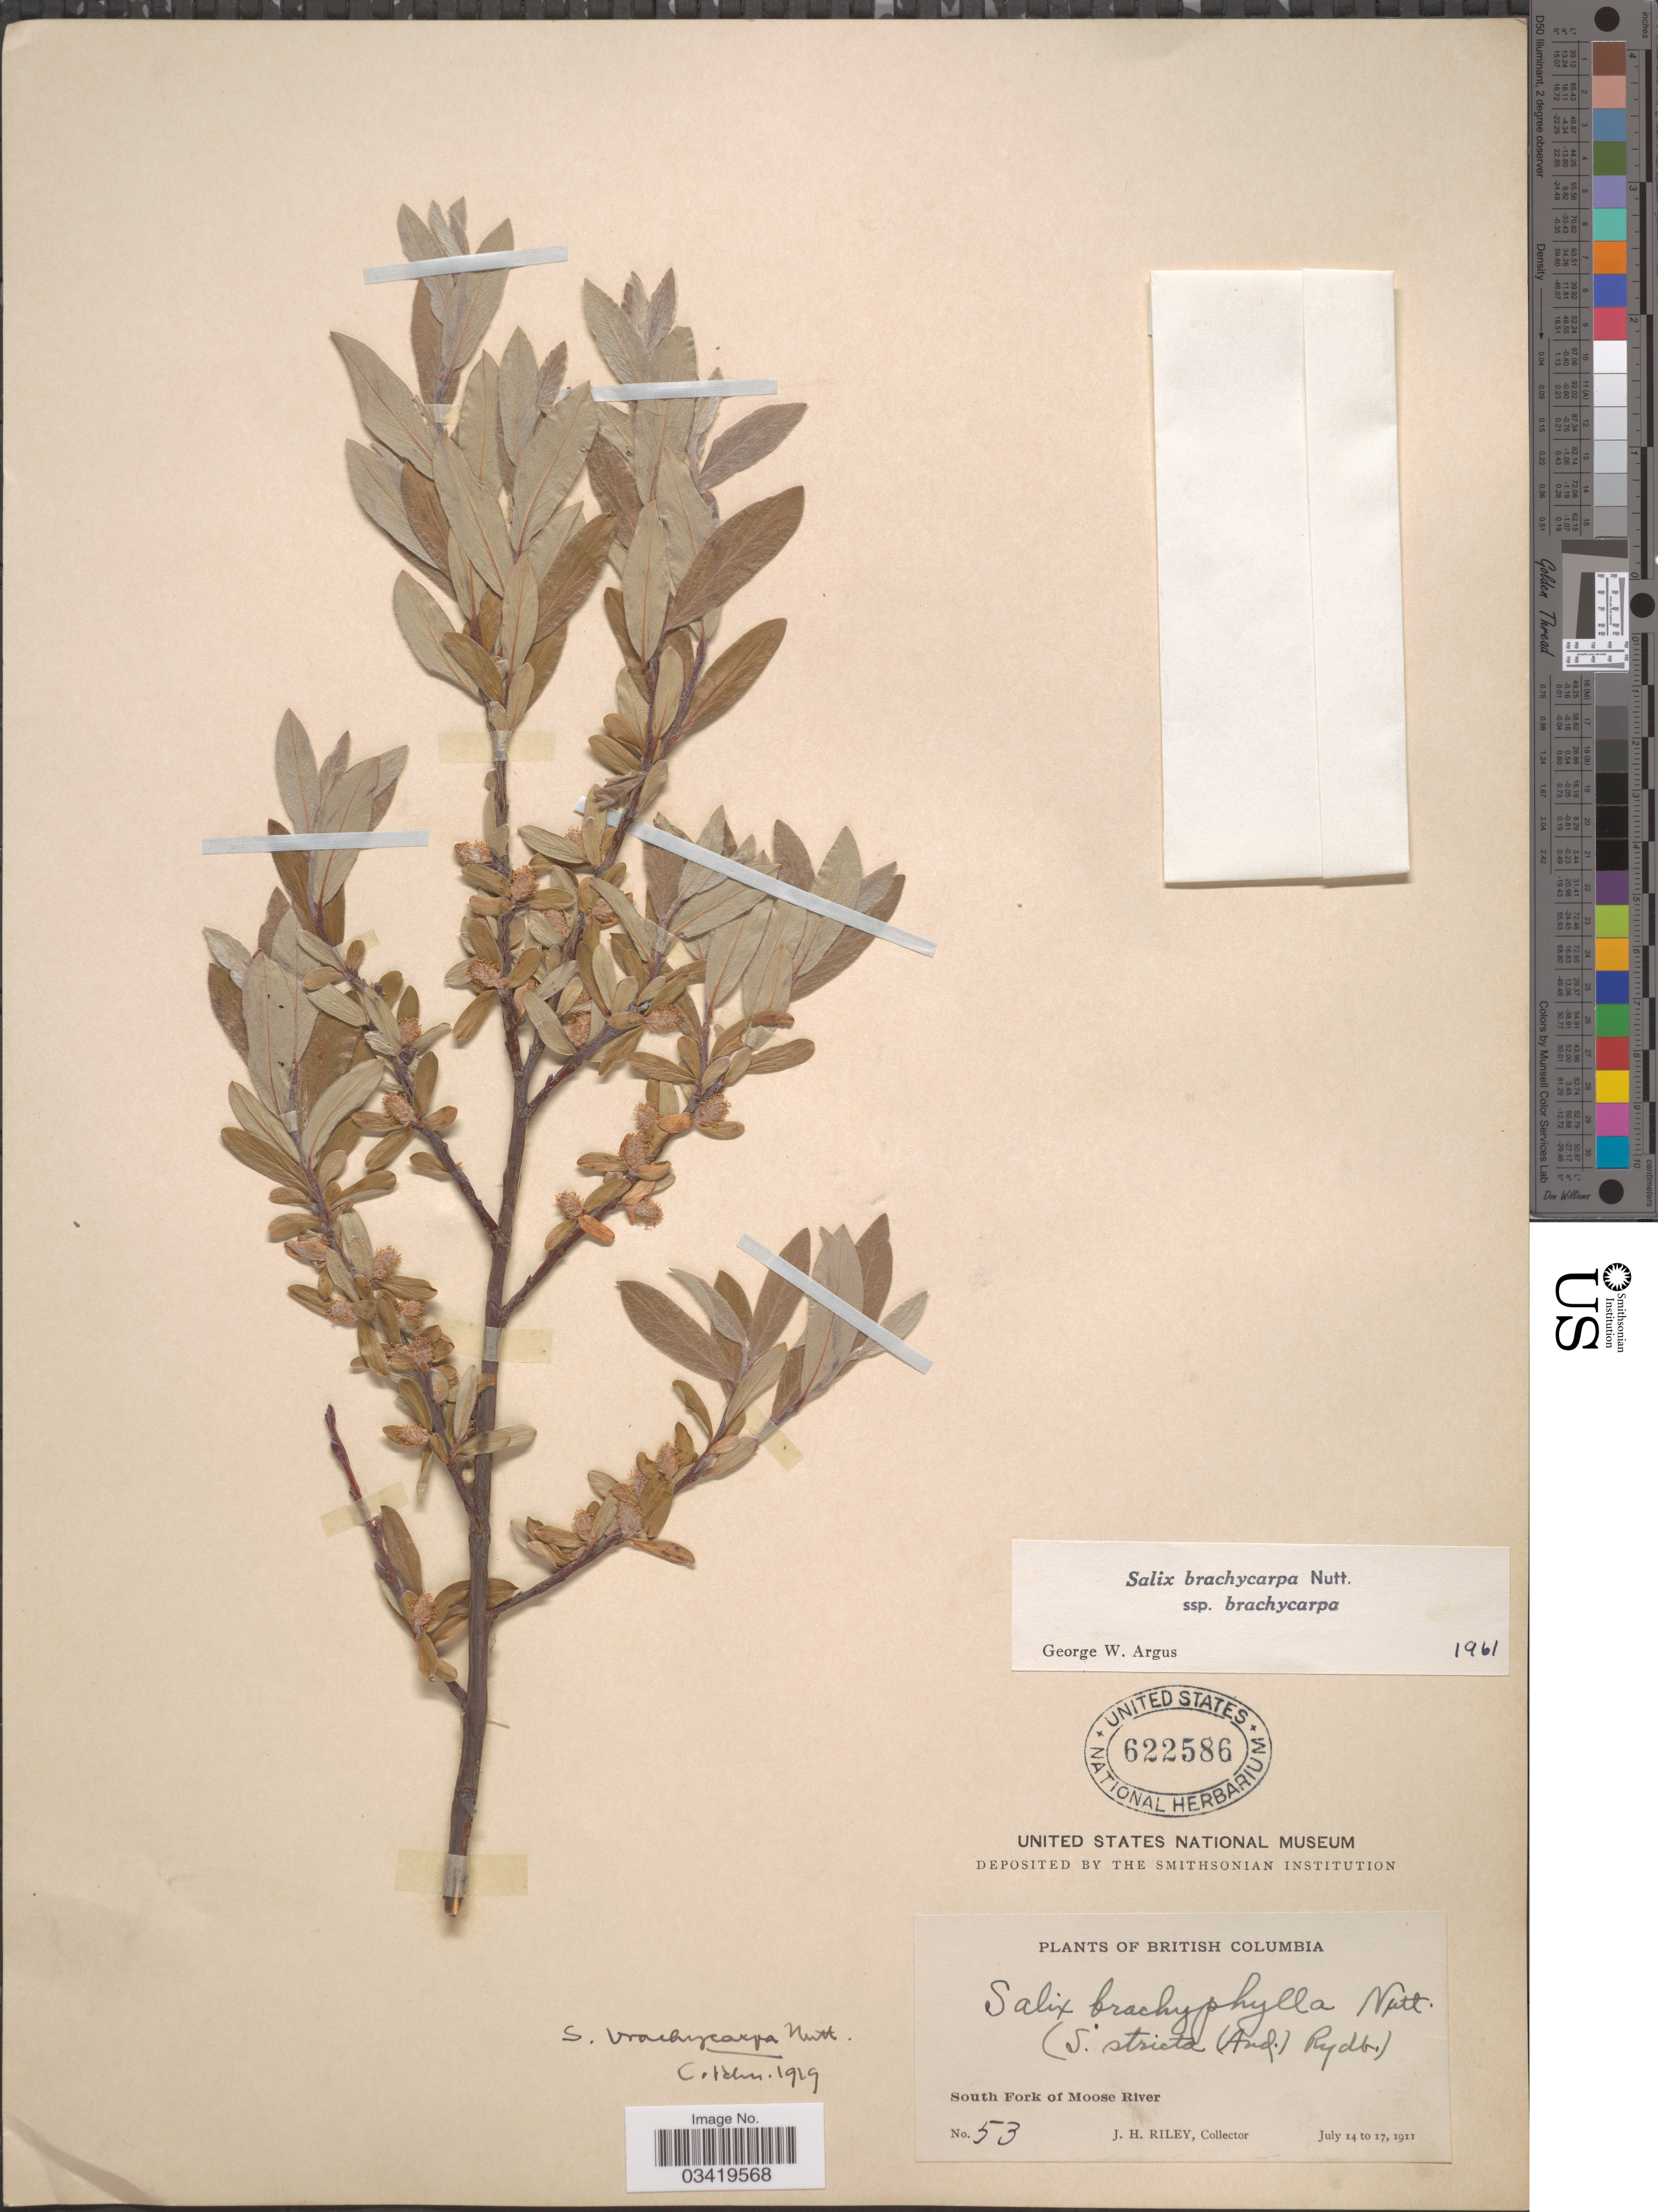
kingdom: Plantae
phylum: Tracheophyta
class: Magnoliopsida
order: Malpighiales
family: Salicaceae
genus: Salix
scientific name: Salix brachycarpa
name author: Nutt.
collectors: J. H. Riley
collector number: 53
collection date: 1911-07-14/1911-07-17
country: Canada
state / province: British Columbia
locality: South Fork of Moose River.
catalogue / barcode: US 622586